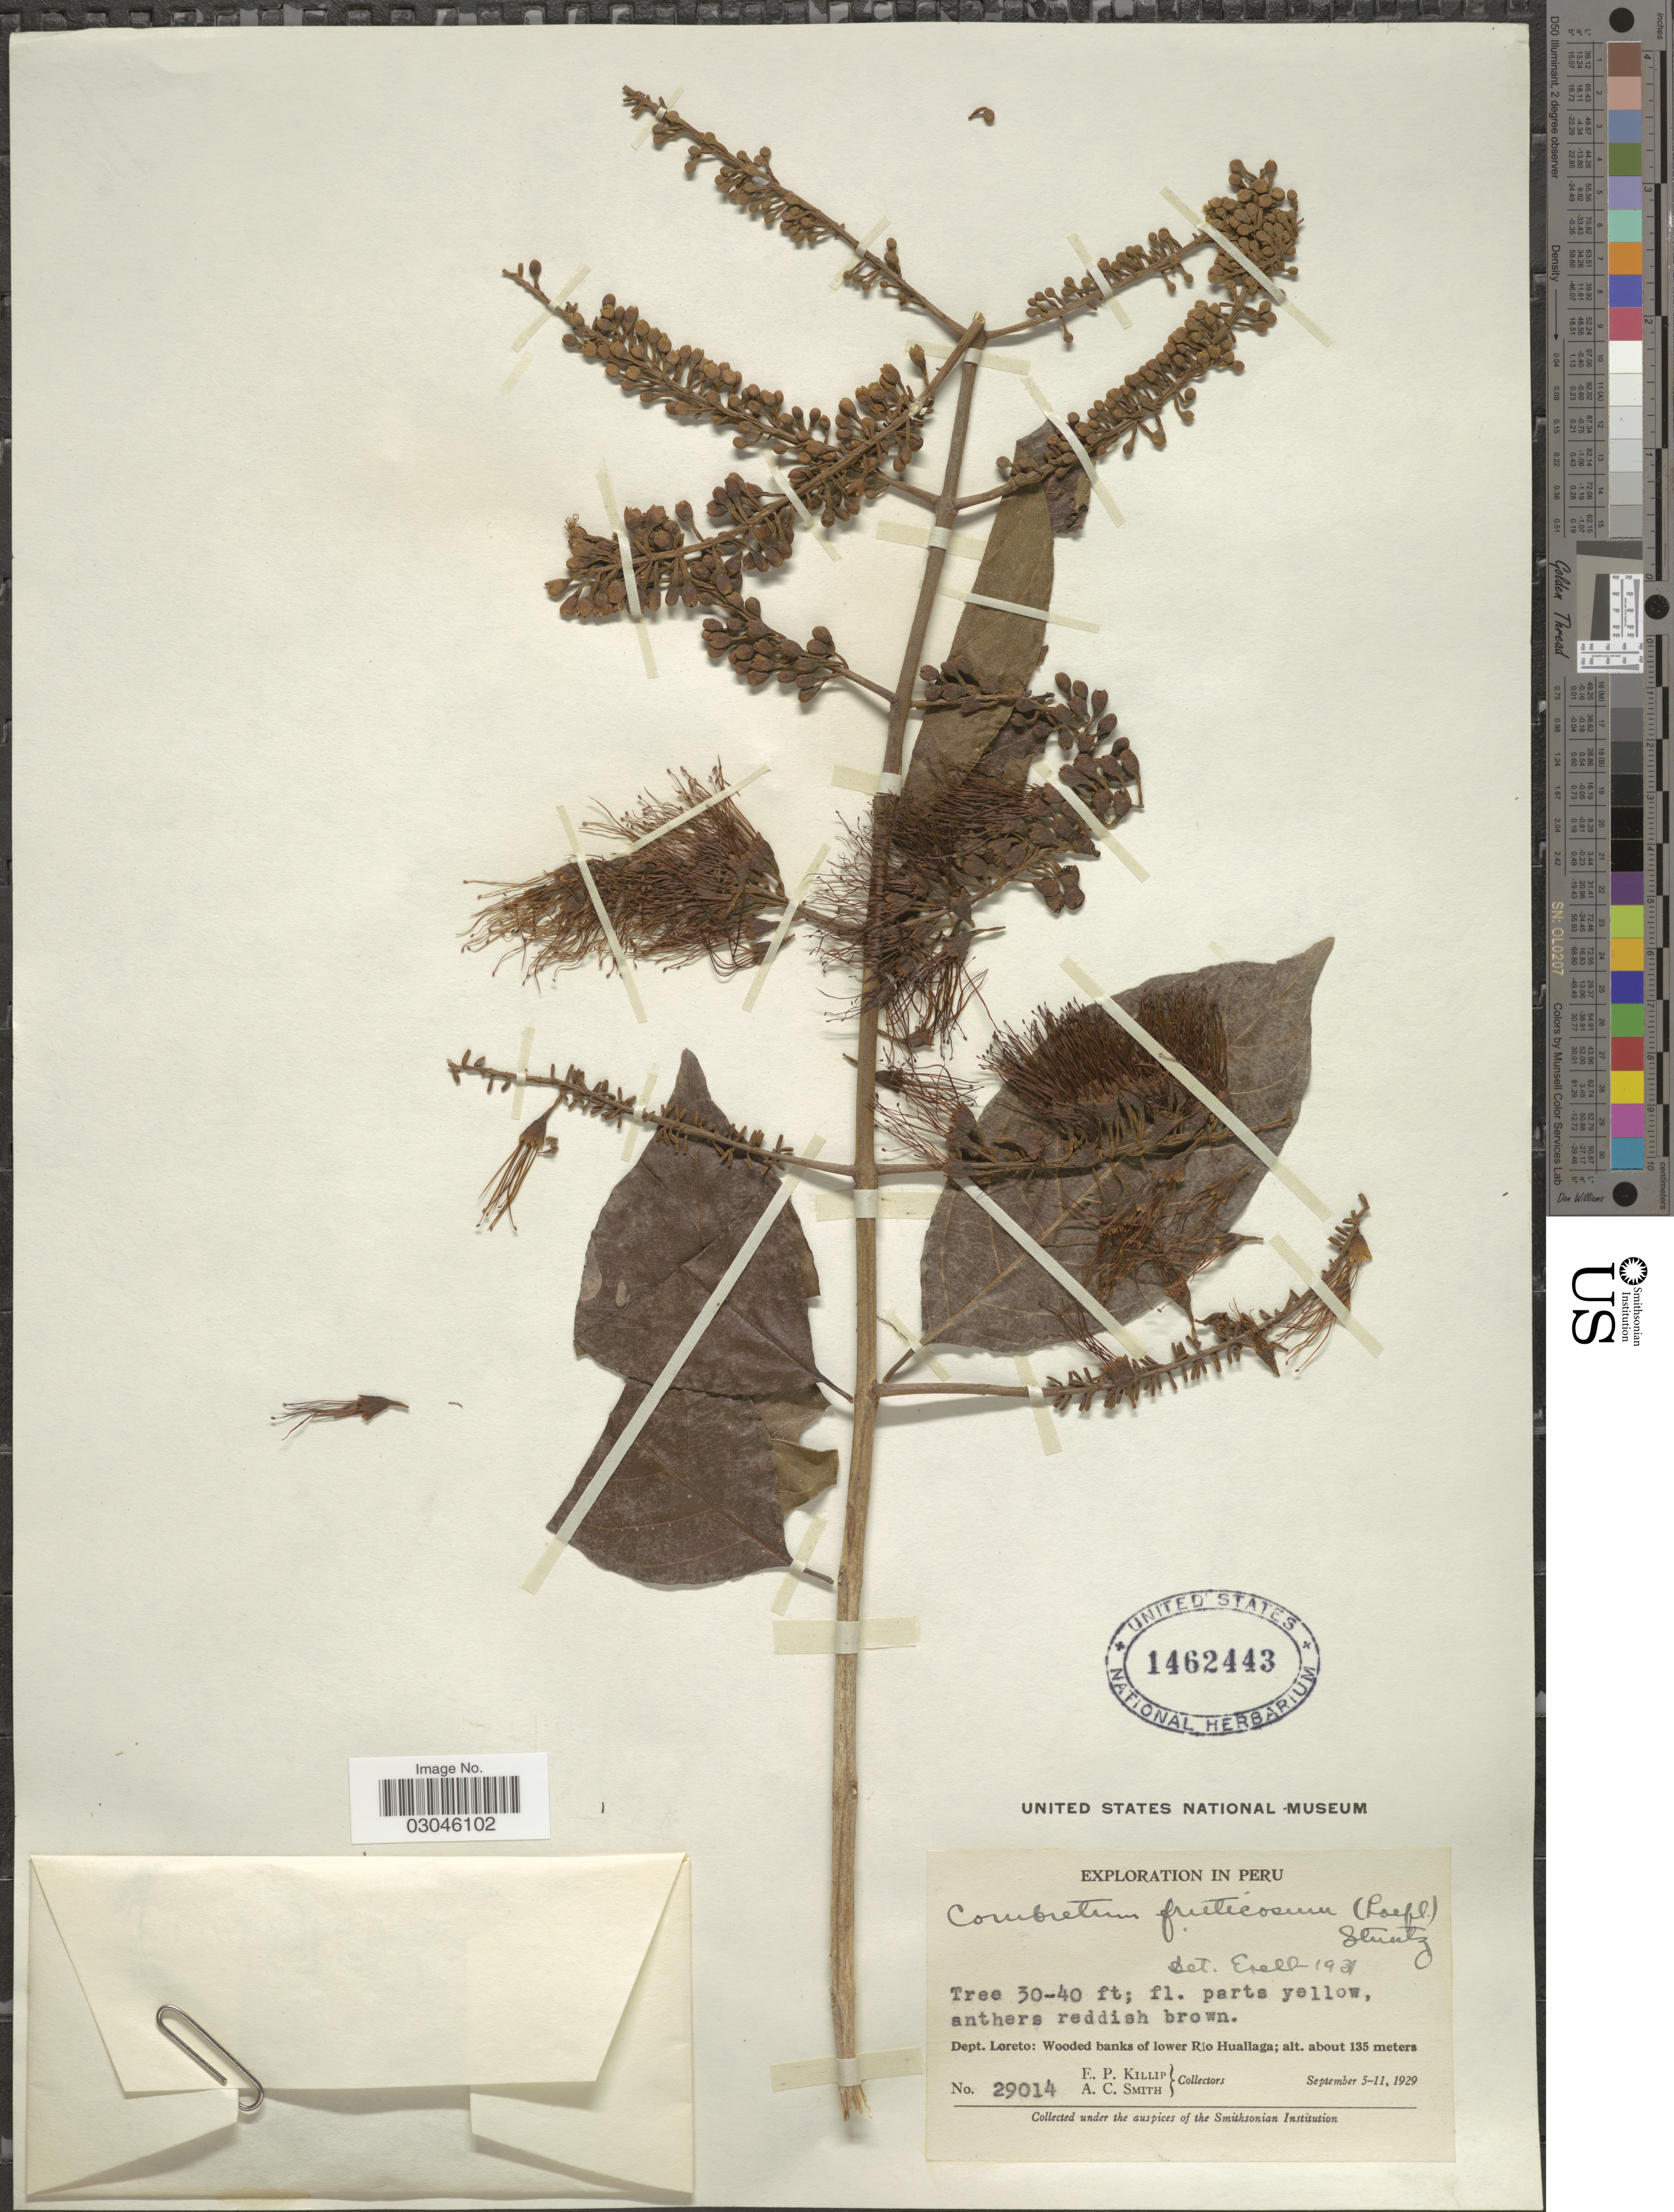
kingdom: Plantae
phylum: Tracheophyta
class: Magnoliopsida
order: Myrtales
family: Combretaceae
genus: Combretum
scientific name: Combretum fruticosum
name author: (Loefl.) Stuntz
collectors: E. P. Killip & A. C. Smith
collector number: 29014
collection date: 1929-09-05/1929-09-11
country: Peru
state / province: Loreto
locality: Dept. Loreto: Wooded banks of lower Río Huallaga.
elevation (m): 135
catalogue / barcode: US 1462443